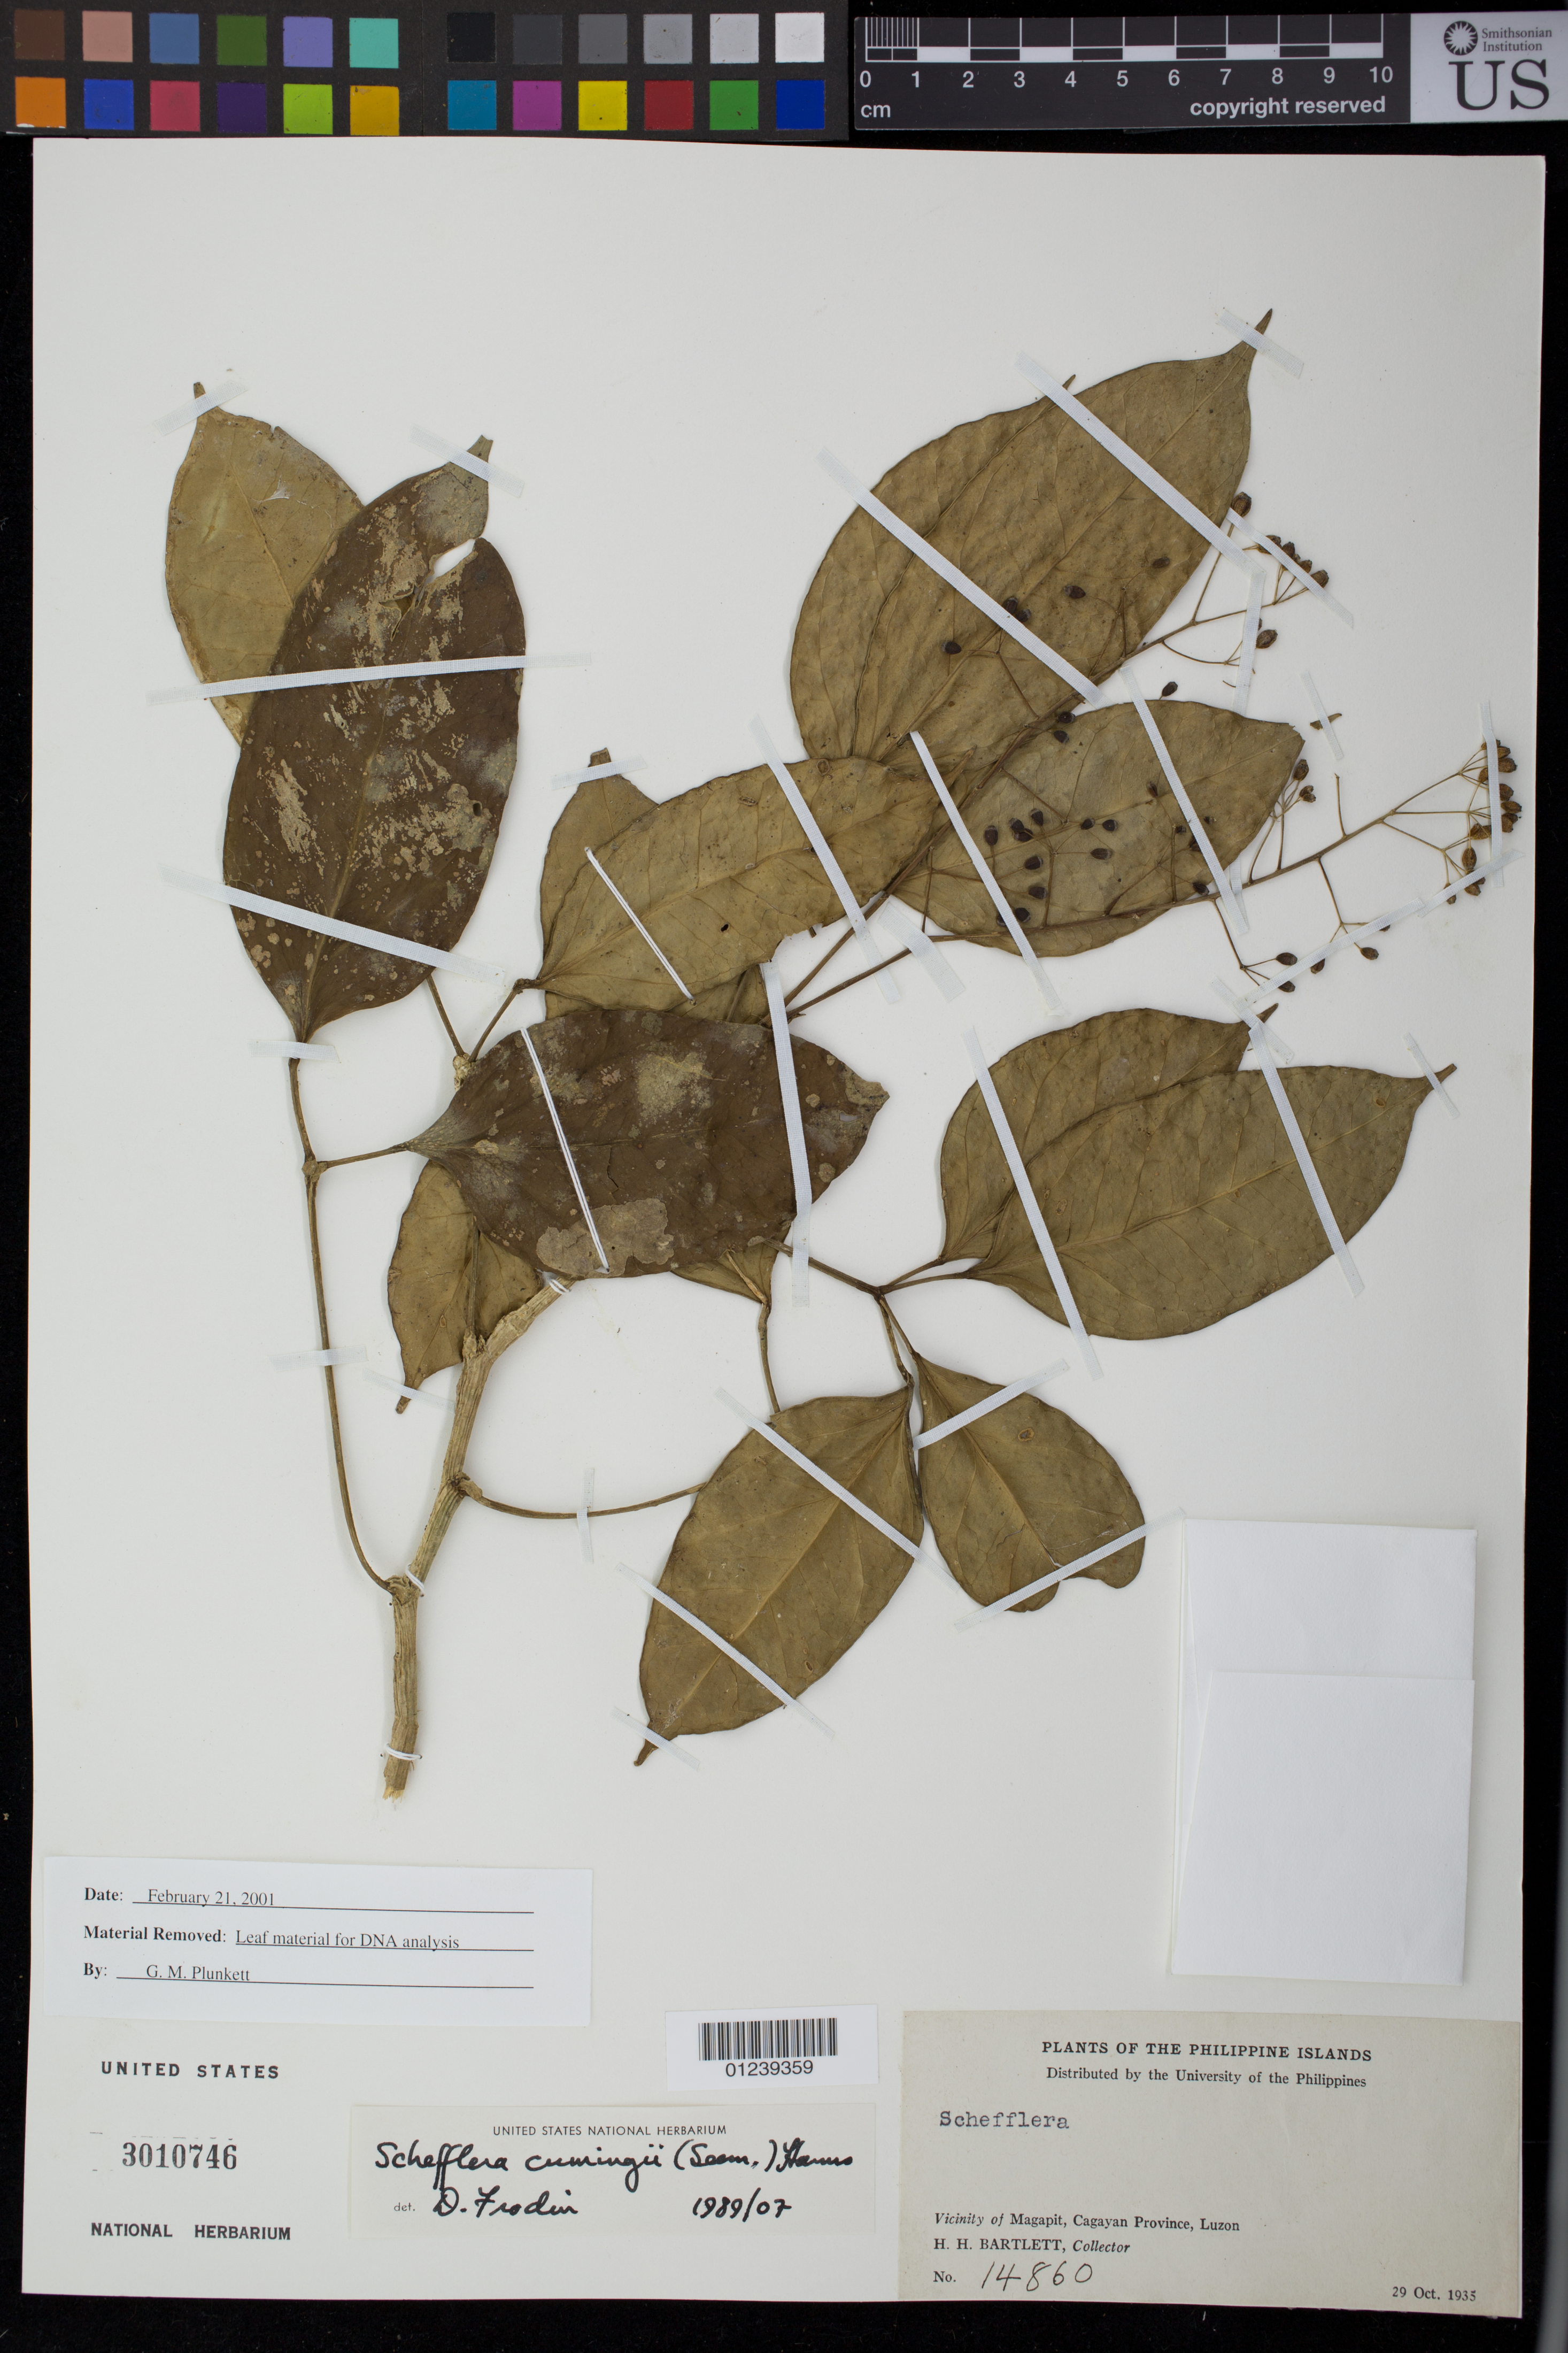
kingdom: Plantae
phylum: Tracheophyta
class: Magnoliopsida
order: Apiales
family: Araliaceae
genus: Schefflera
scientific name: Schefflera cumingii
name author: (Seem.) Harms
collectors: H. H. Bartlett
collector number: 14860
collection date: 1935-10-29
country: Philippines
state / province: Cagayan Valley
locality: Vicinity of Magapit, Cagayan, Luzon.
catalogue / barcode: US 3010746